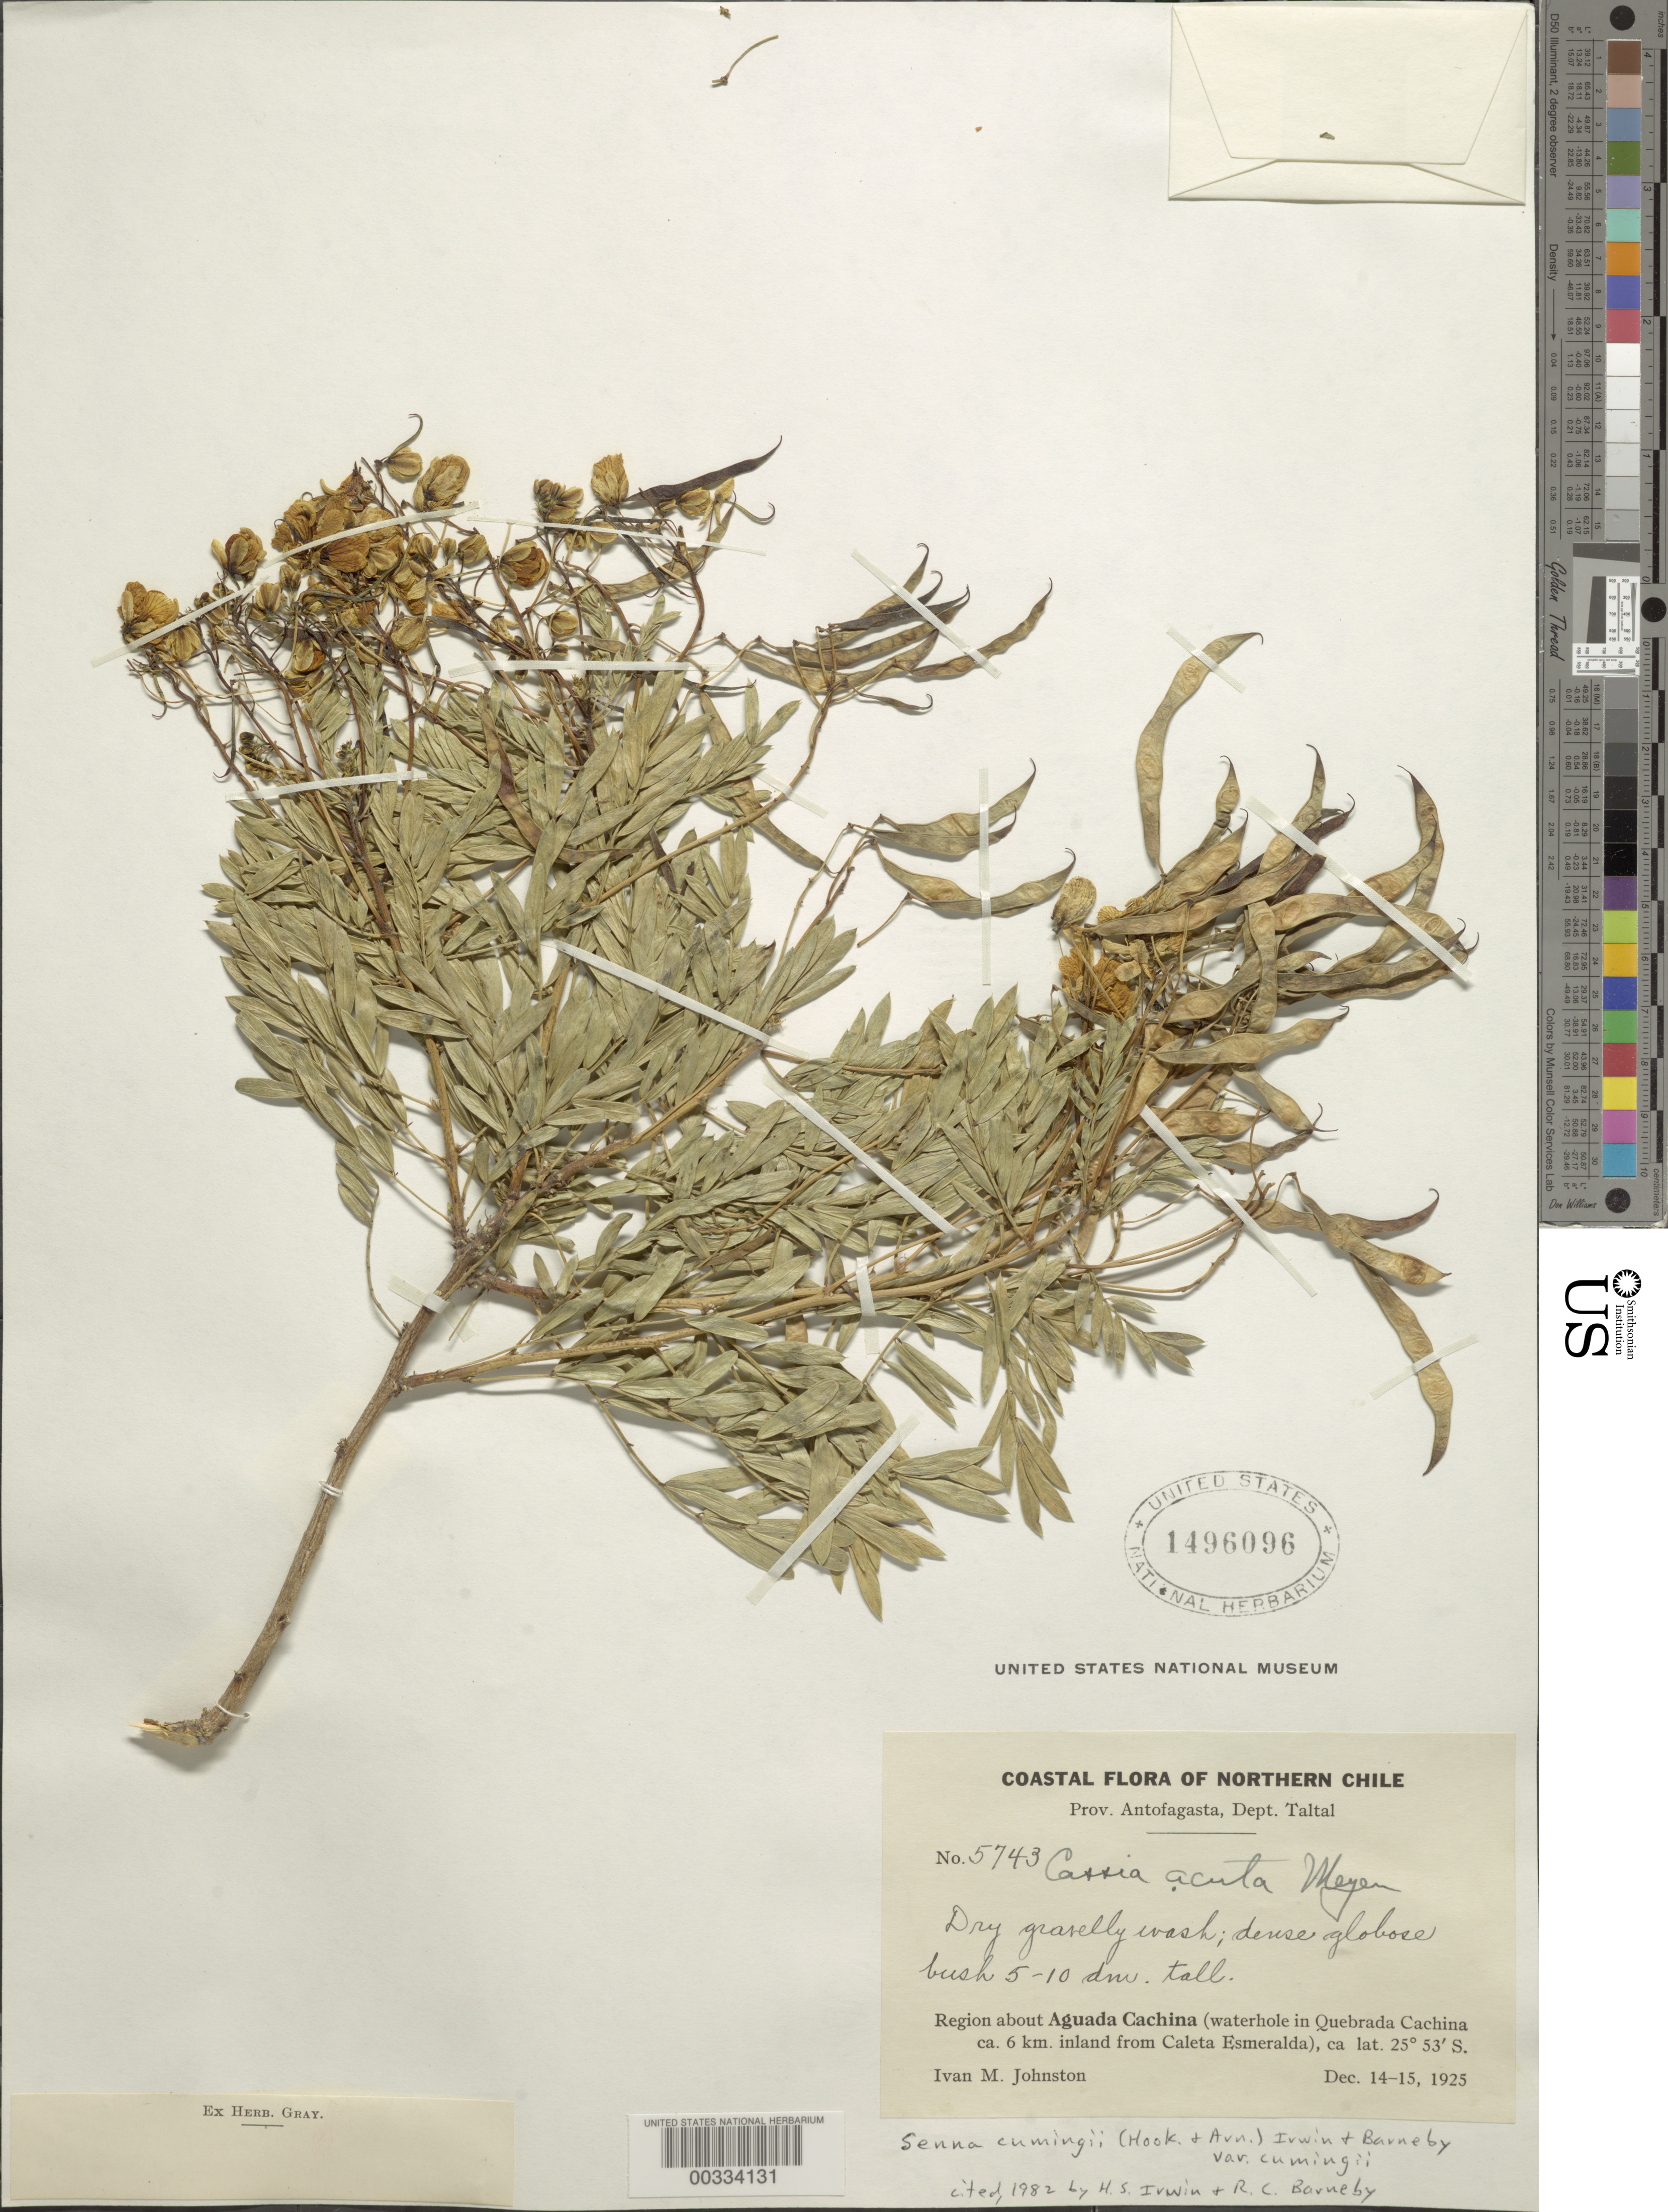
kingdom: Plantae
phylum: Tracheophyta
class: Magnoliopsida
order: Fabales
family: Fabaceae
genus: Senna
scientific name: Senna cumingii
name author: (Hook. & Arn.) H.S. Irwin & Barneby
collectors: I.M. Johnston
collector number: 5743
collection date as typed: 14 Dec 1925 to 15 Dec 1925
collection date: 1925-12-14/1925-12-15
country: Chile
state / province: Antofagasta (II)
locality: Taltal dept., region about aguada cachina, waterhole in quebrada cachina, ca 6 km inland from caleta esmeralda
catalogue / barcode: US 1496096